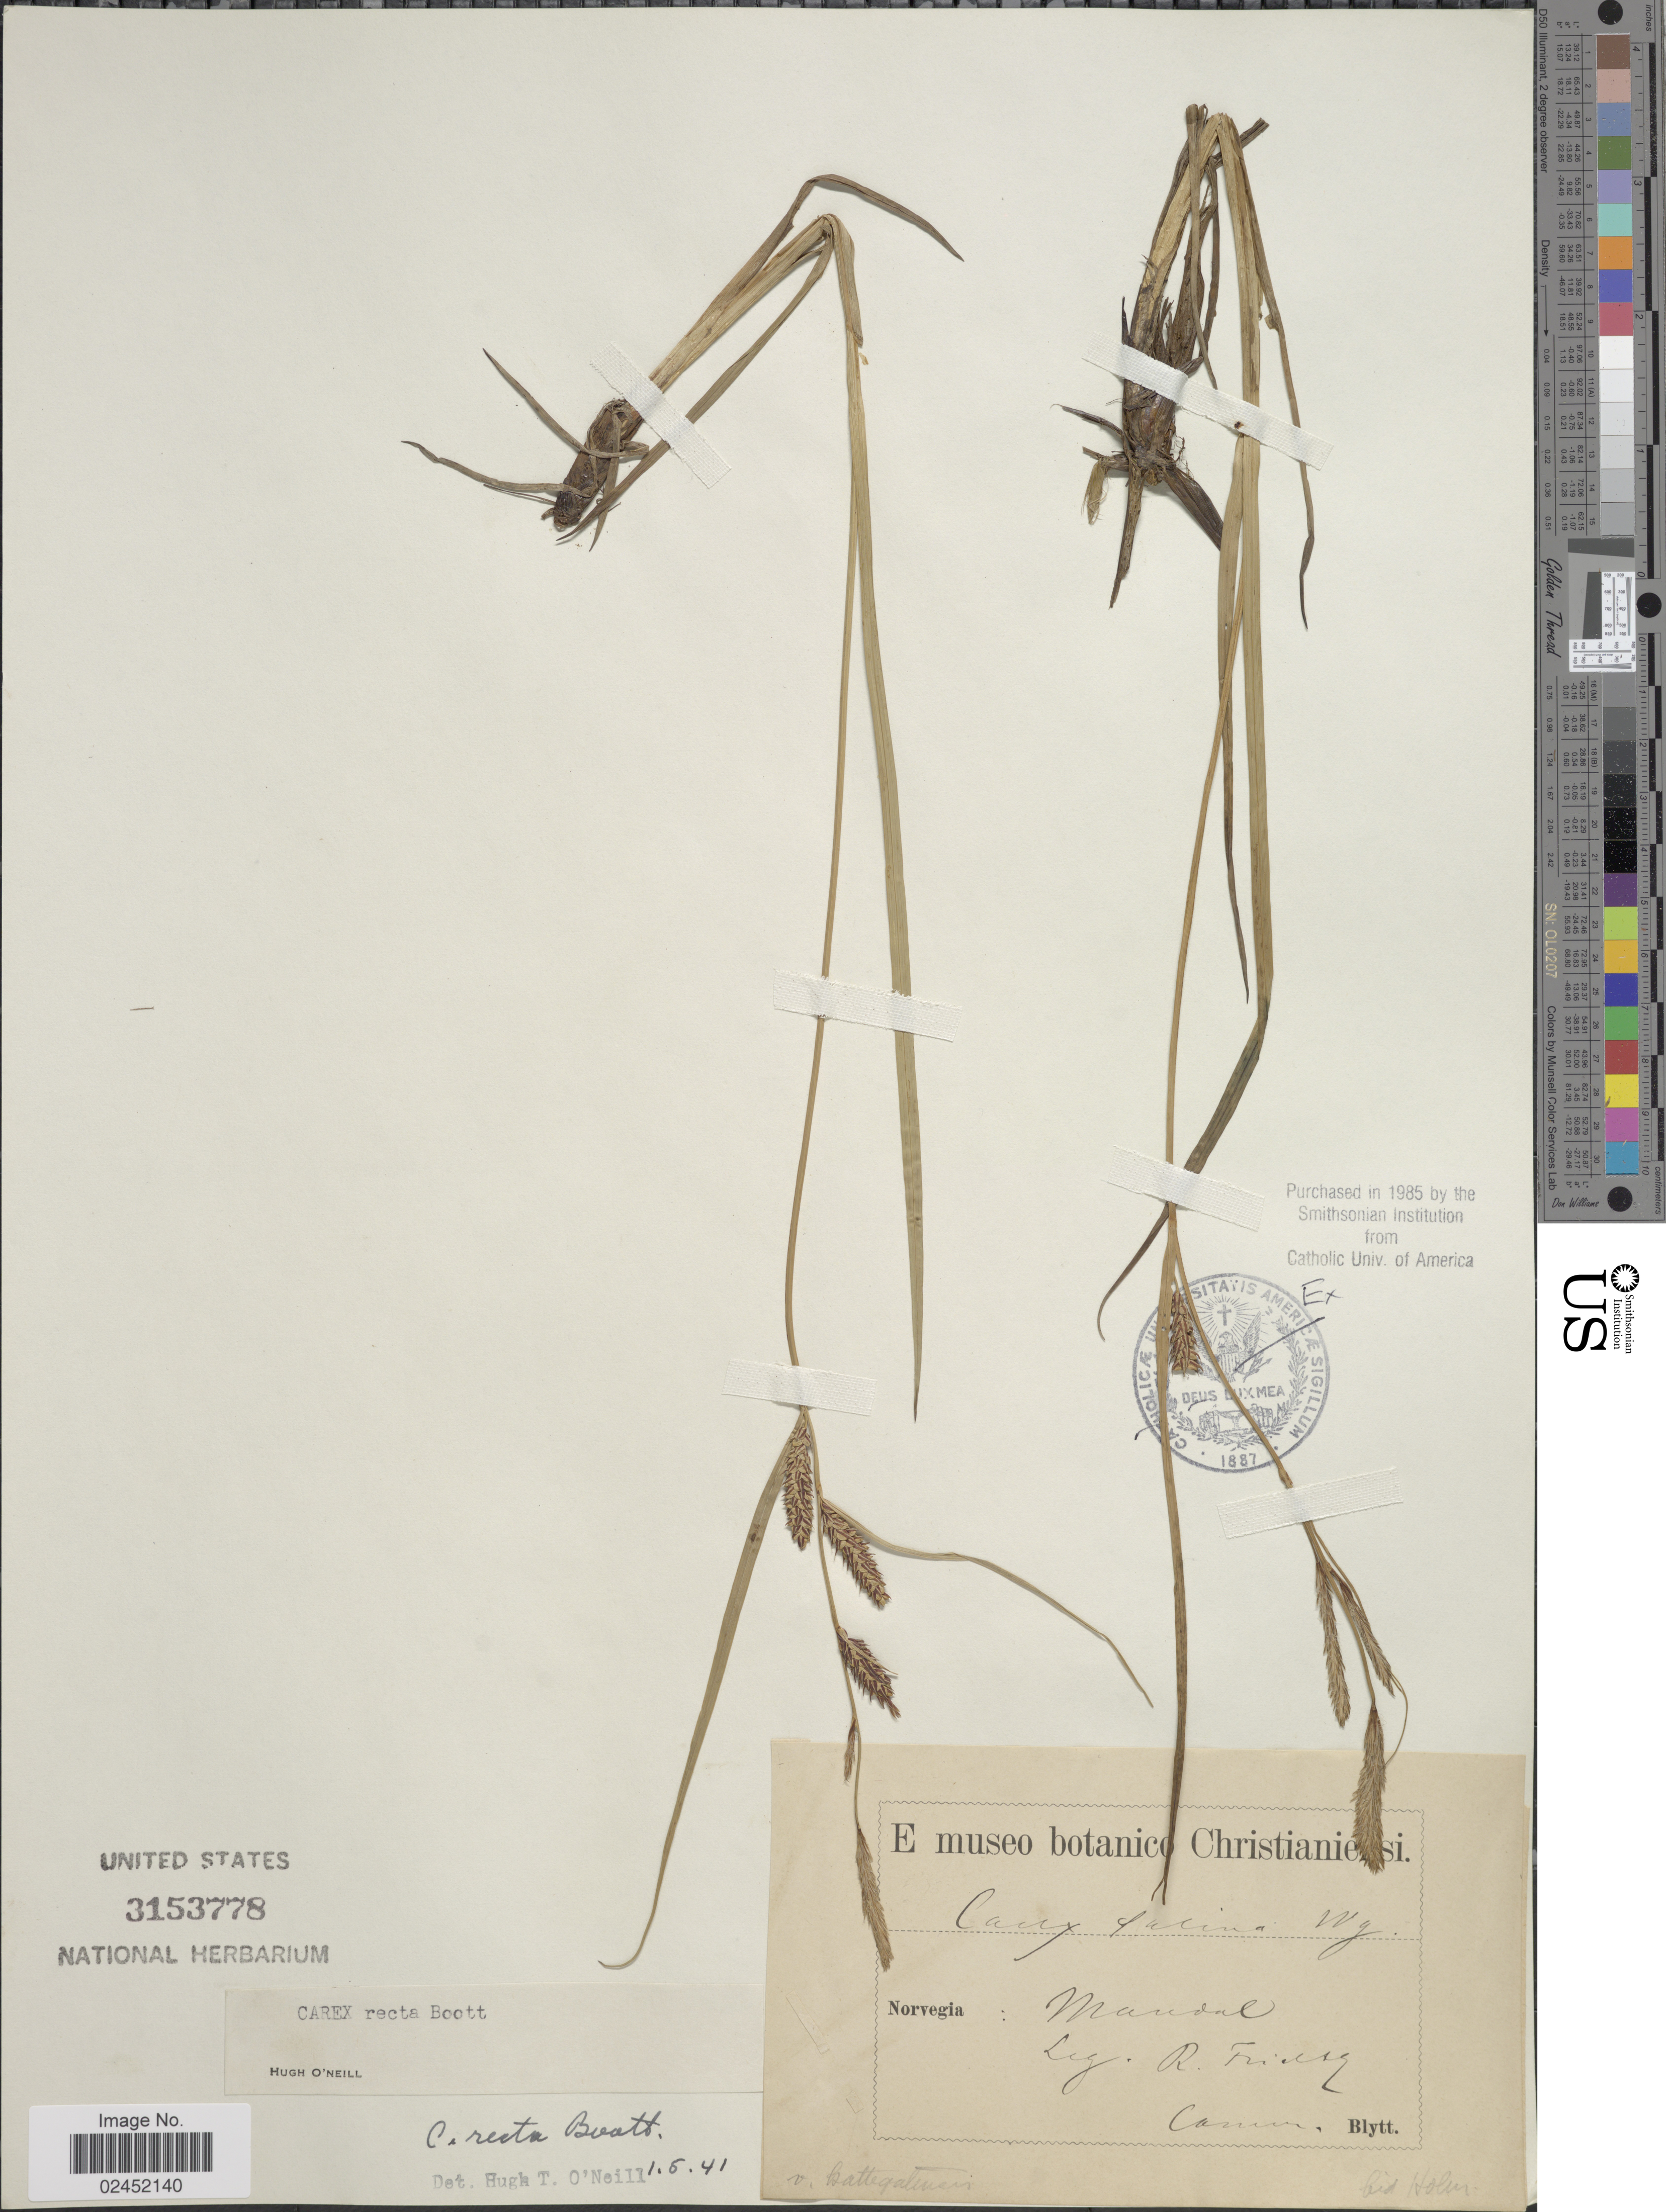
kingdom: Plantae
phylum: Tracheophyta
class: Liliopsida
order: Poales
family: Cyperaceae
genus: Carex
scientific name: Carex recta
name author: Boott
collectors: R. Fridtz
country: Norway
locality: Norvegia: Mandal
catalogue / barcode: US 3153778